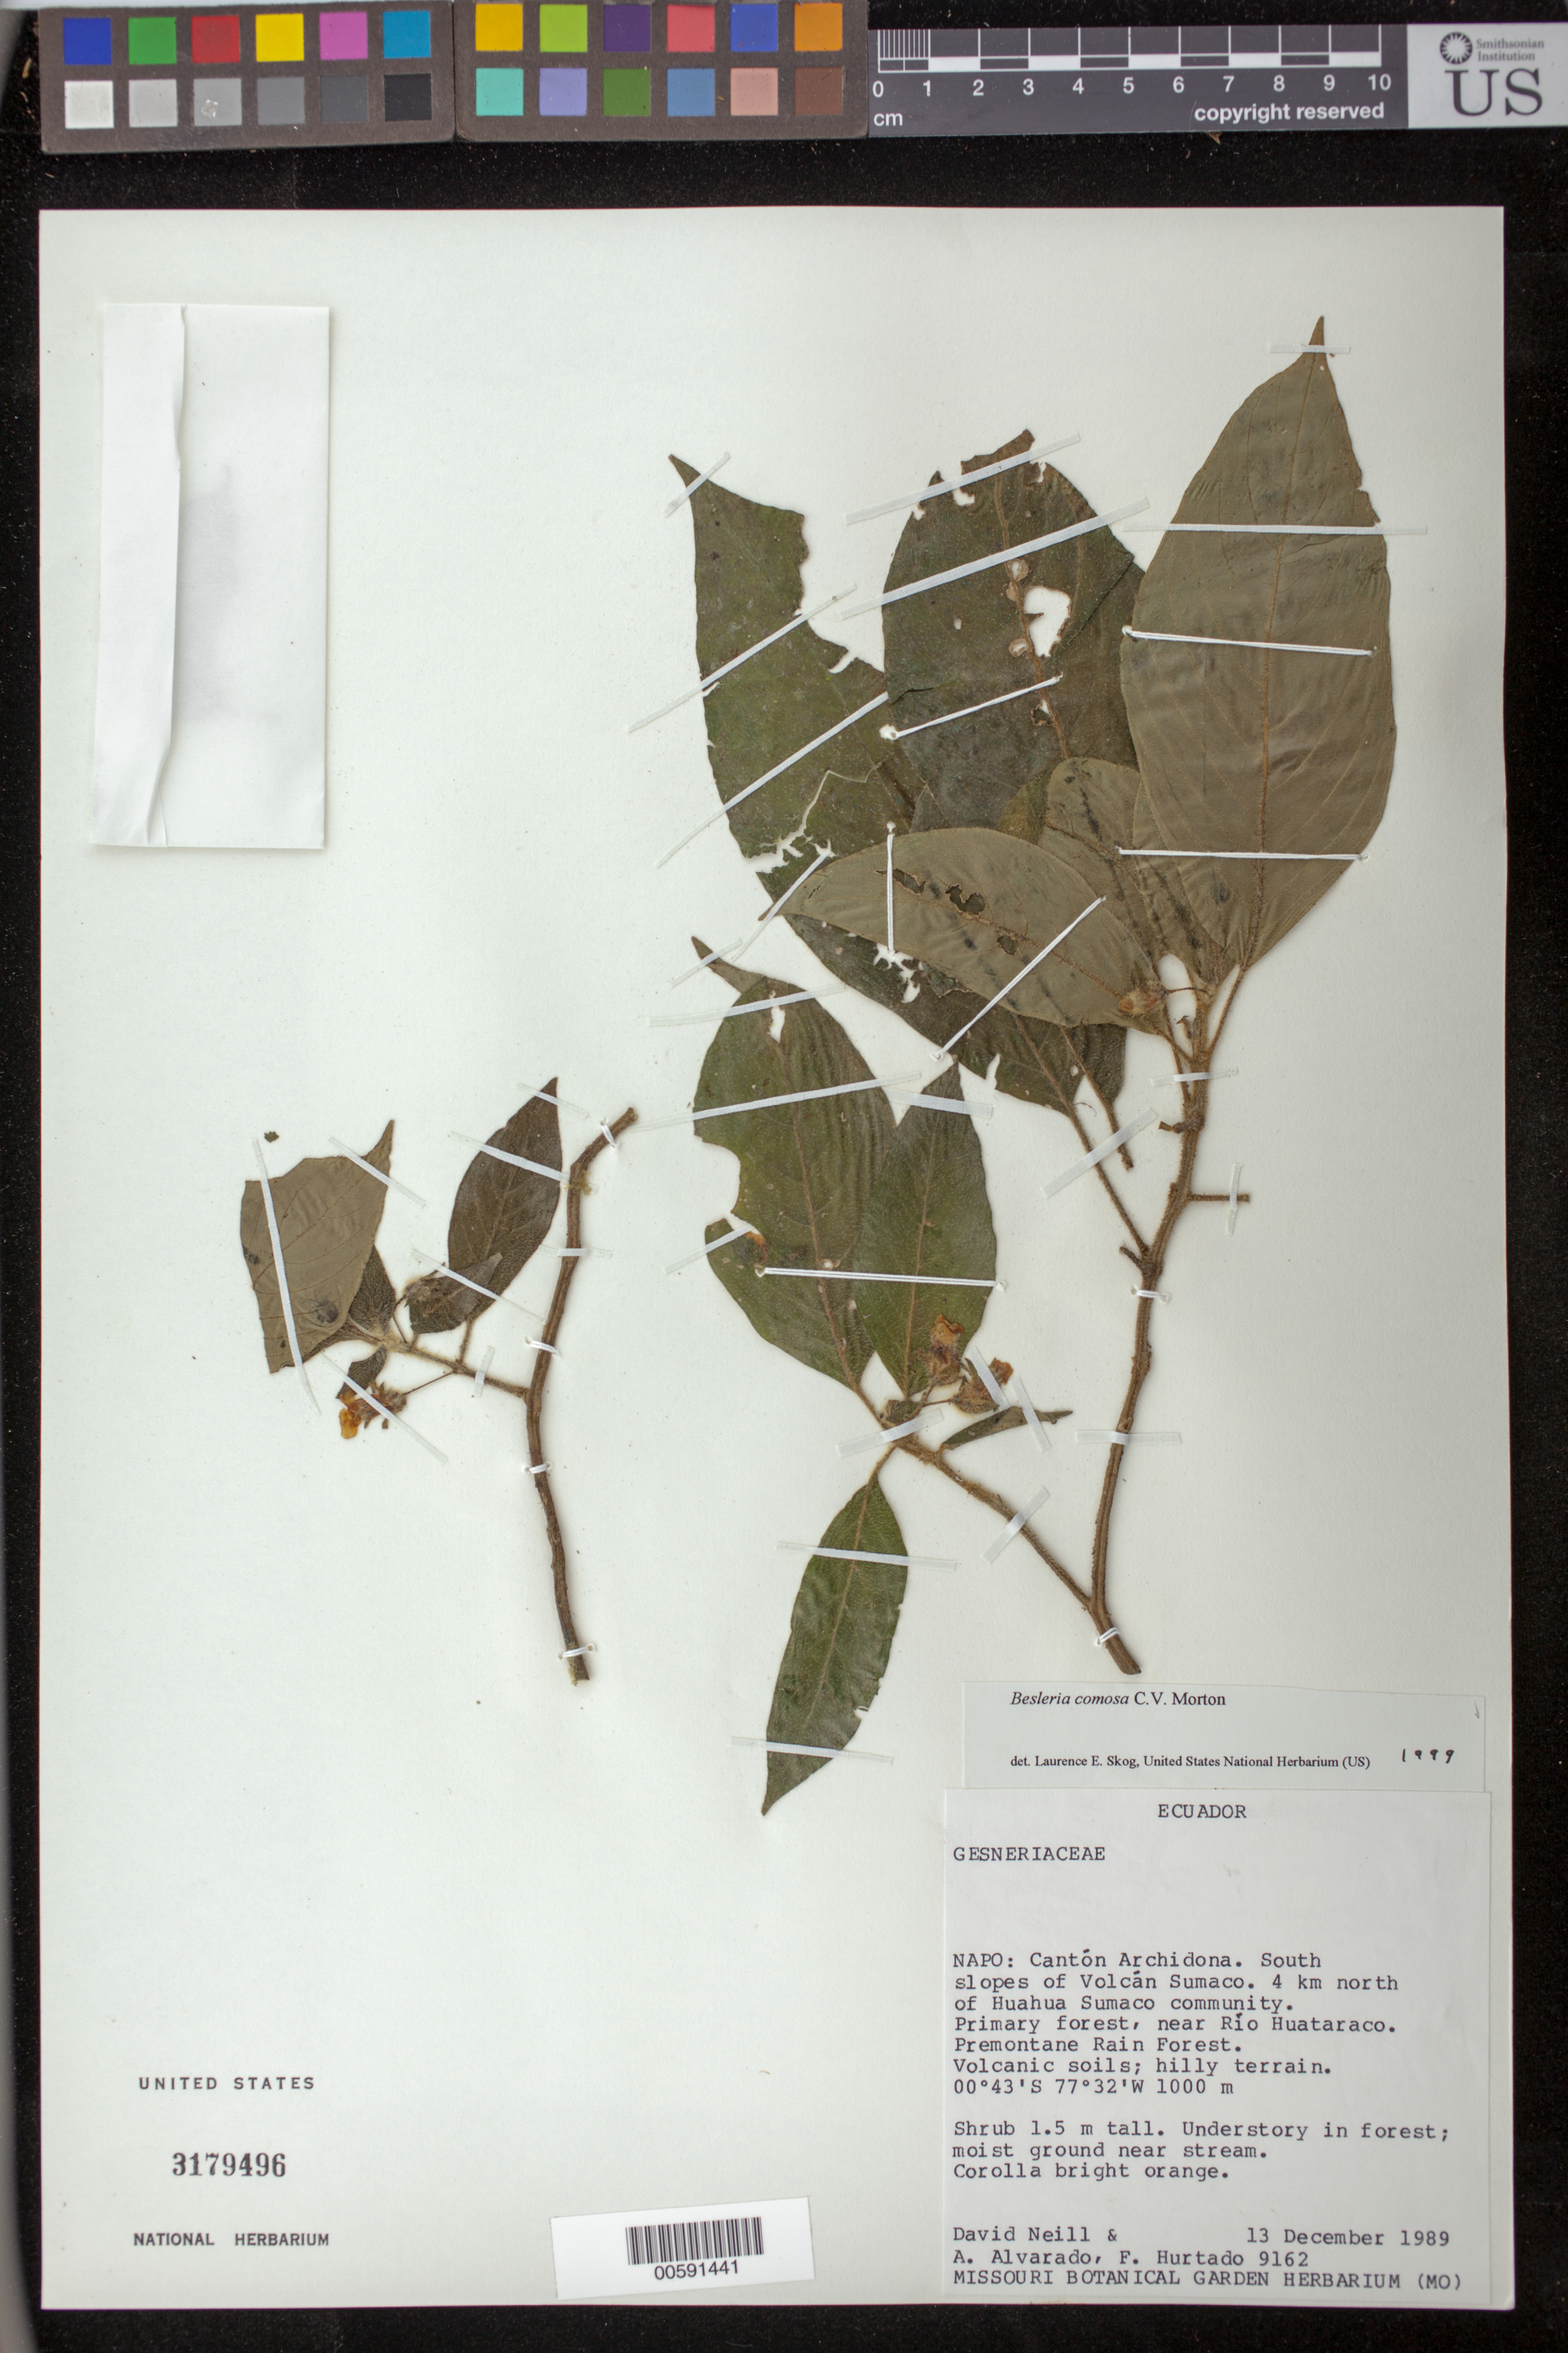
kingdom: Plantae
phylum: Tracheophyta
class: Magnoliopsida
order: Lamiales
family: Gesneriaceae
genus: Besleria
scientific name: Besleria comosa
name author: C.V. Morton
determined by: Skog, Laurence E.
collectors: D. A. Neill, A. Alvarado & F. Hurtado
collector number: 9162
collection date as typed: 13 Dec 1989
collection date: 1989-12-13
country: Ecuador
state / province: Napo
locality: Cantón Archidona. South slopes of Volcán Sumaco, 4 km N of Huahua Sumaco community, near Río Huataraco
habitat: Primary forest; premontane rain forest, volcanic soils, hilly terrain; understory in forest, moist ground near stream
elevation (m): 1000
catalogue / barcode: US 3179496